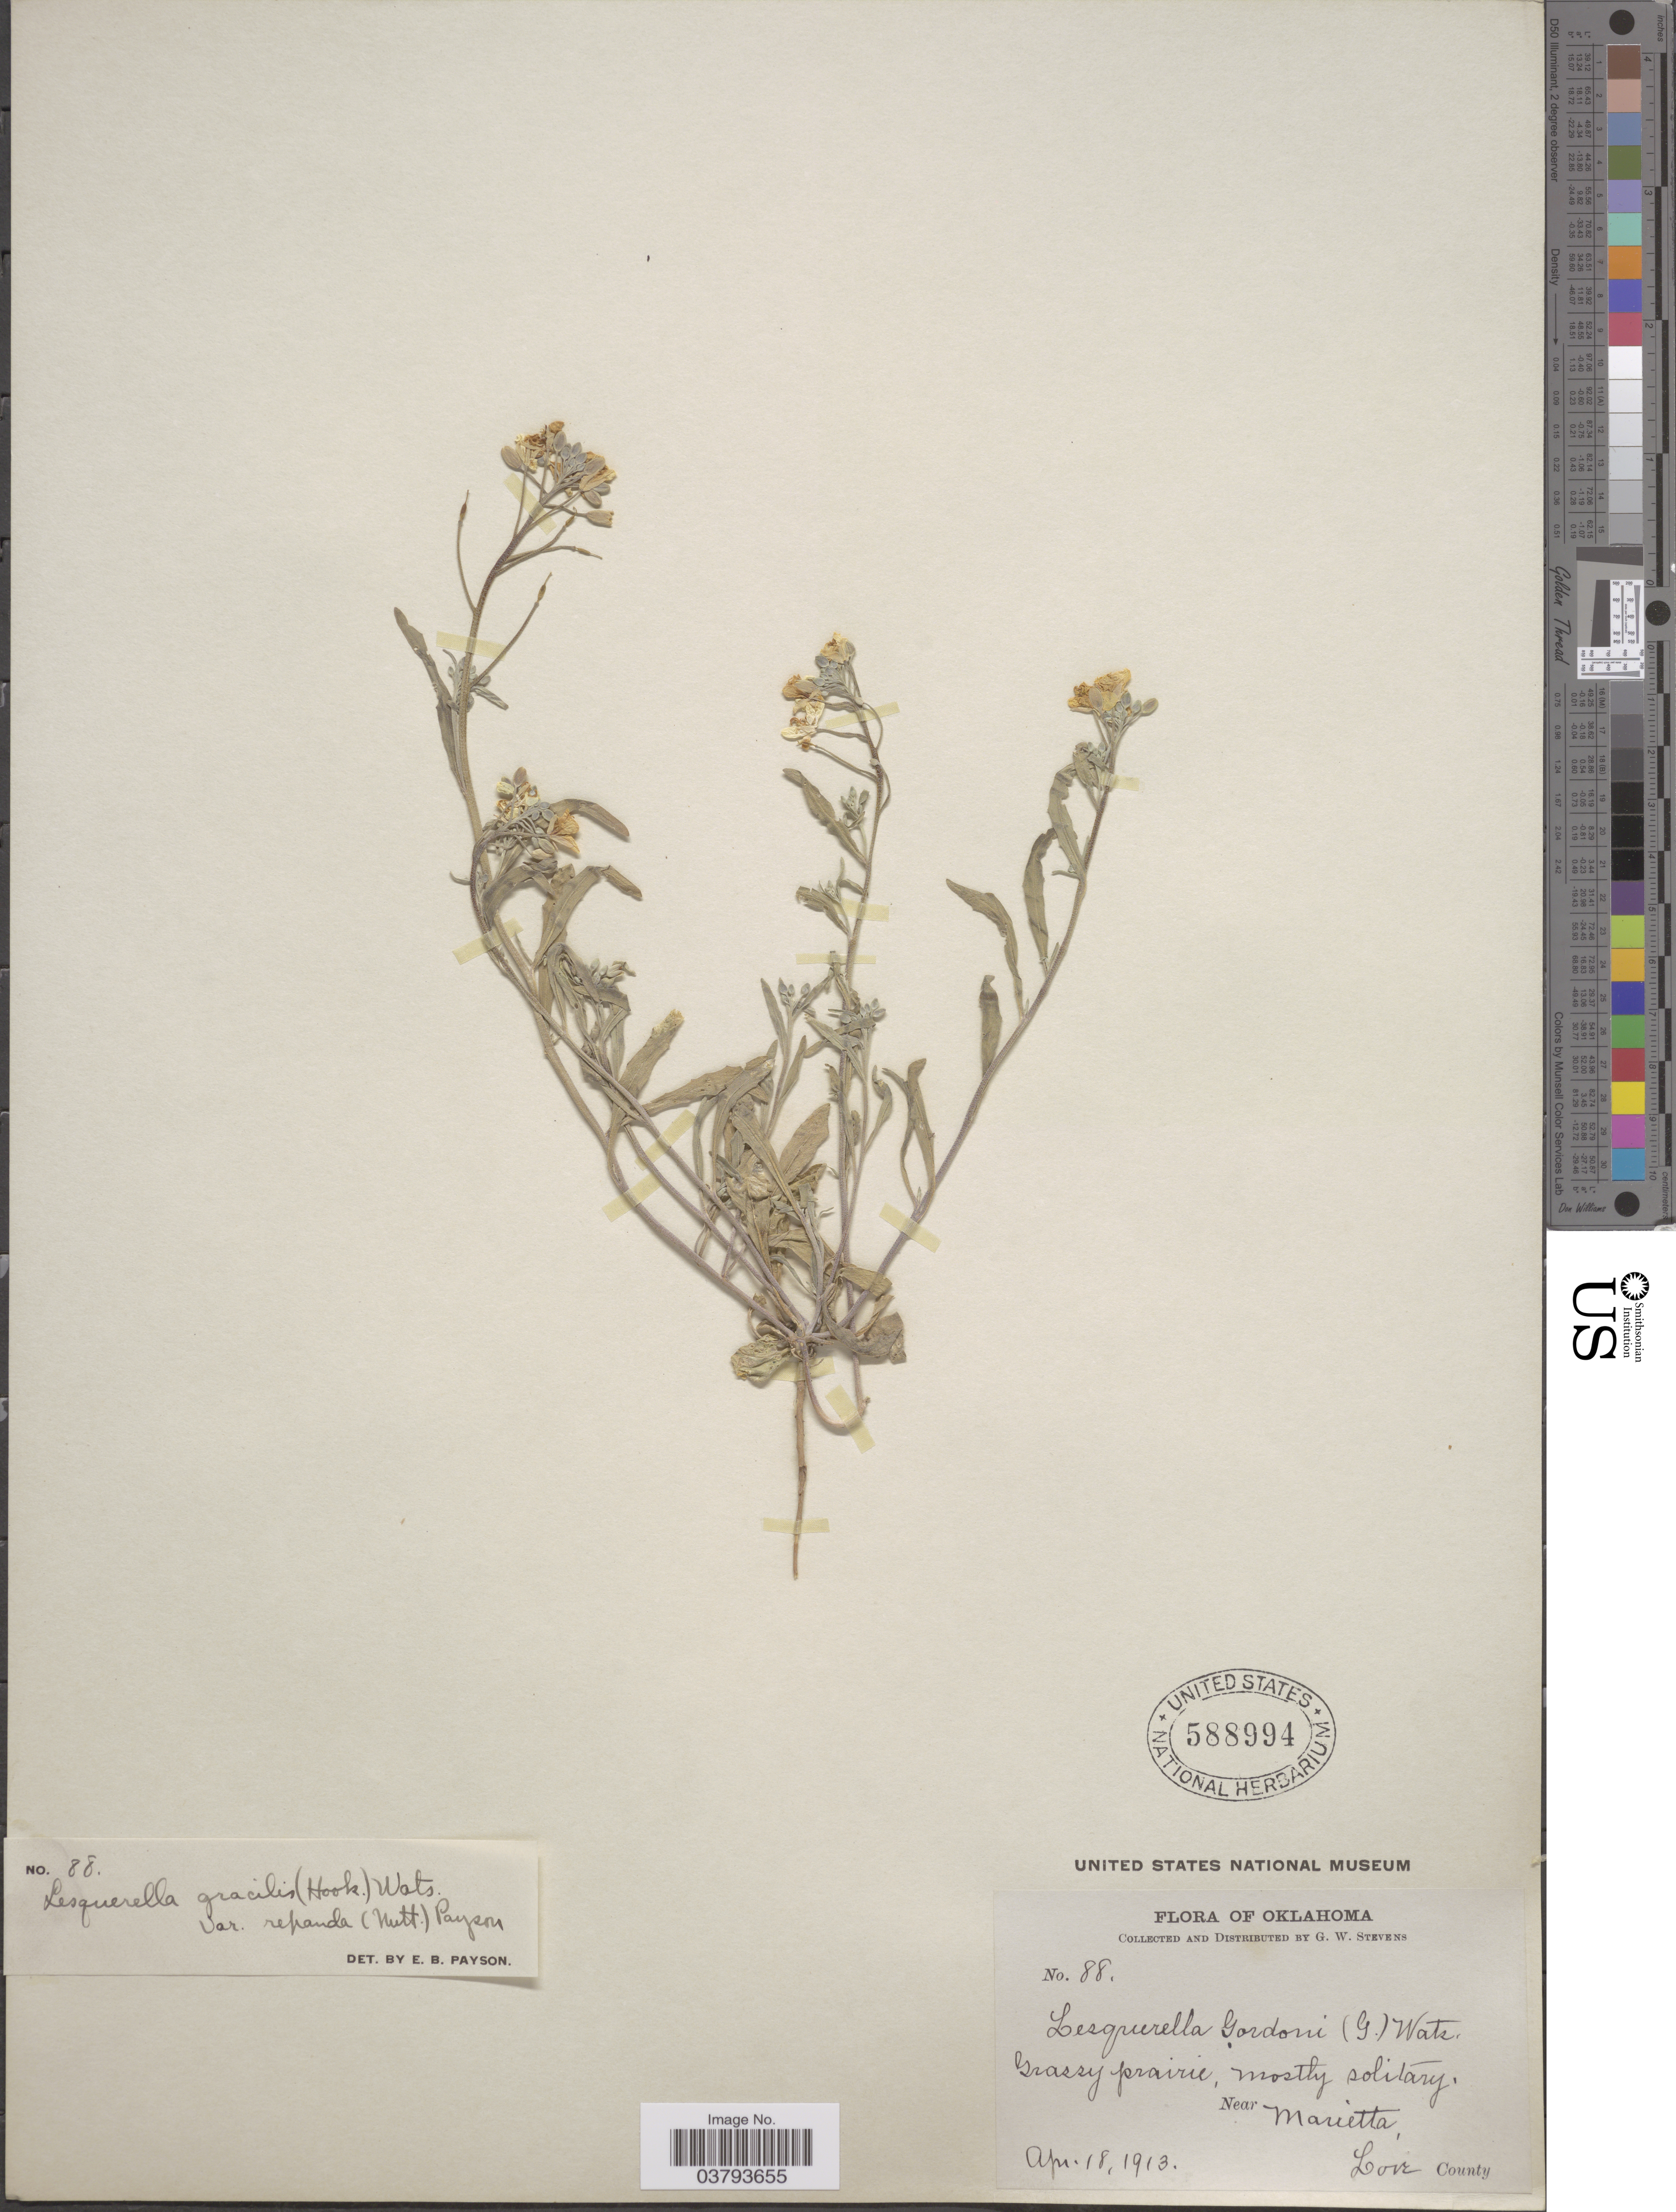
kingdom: Plantae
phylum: Tracheophyta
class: Magnoliopsida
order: Brassicales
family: Brassicaceae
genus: Lesquerella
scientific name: Lesquerella gracilis subsp. nuttallii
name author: (Torr. & A. Gray) Rollins & E.A. Shaw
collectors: G. W. Stevens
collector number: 88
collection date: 1913-04-18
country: United States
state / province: Oklahoma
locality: Near Marietta. Love County.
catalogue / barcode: US 588994